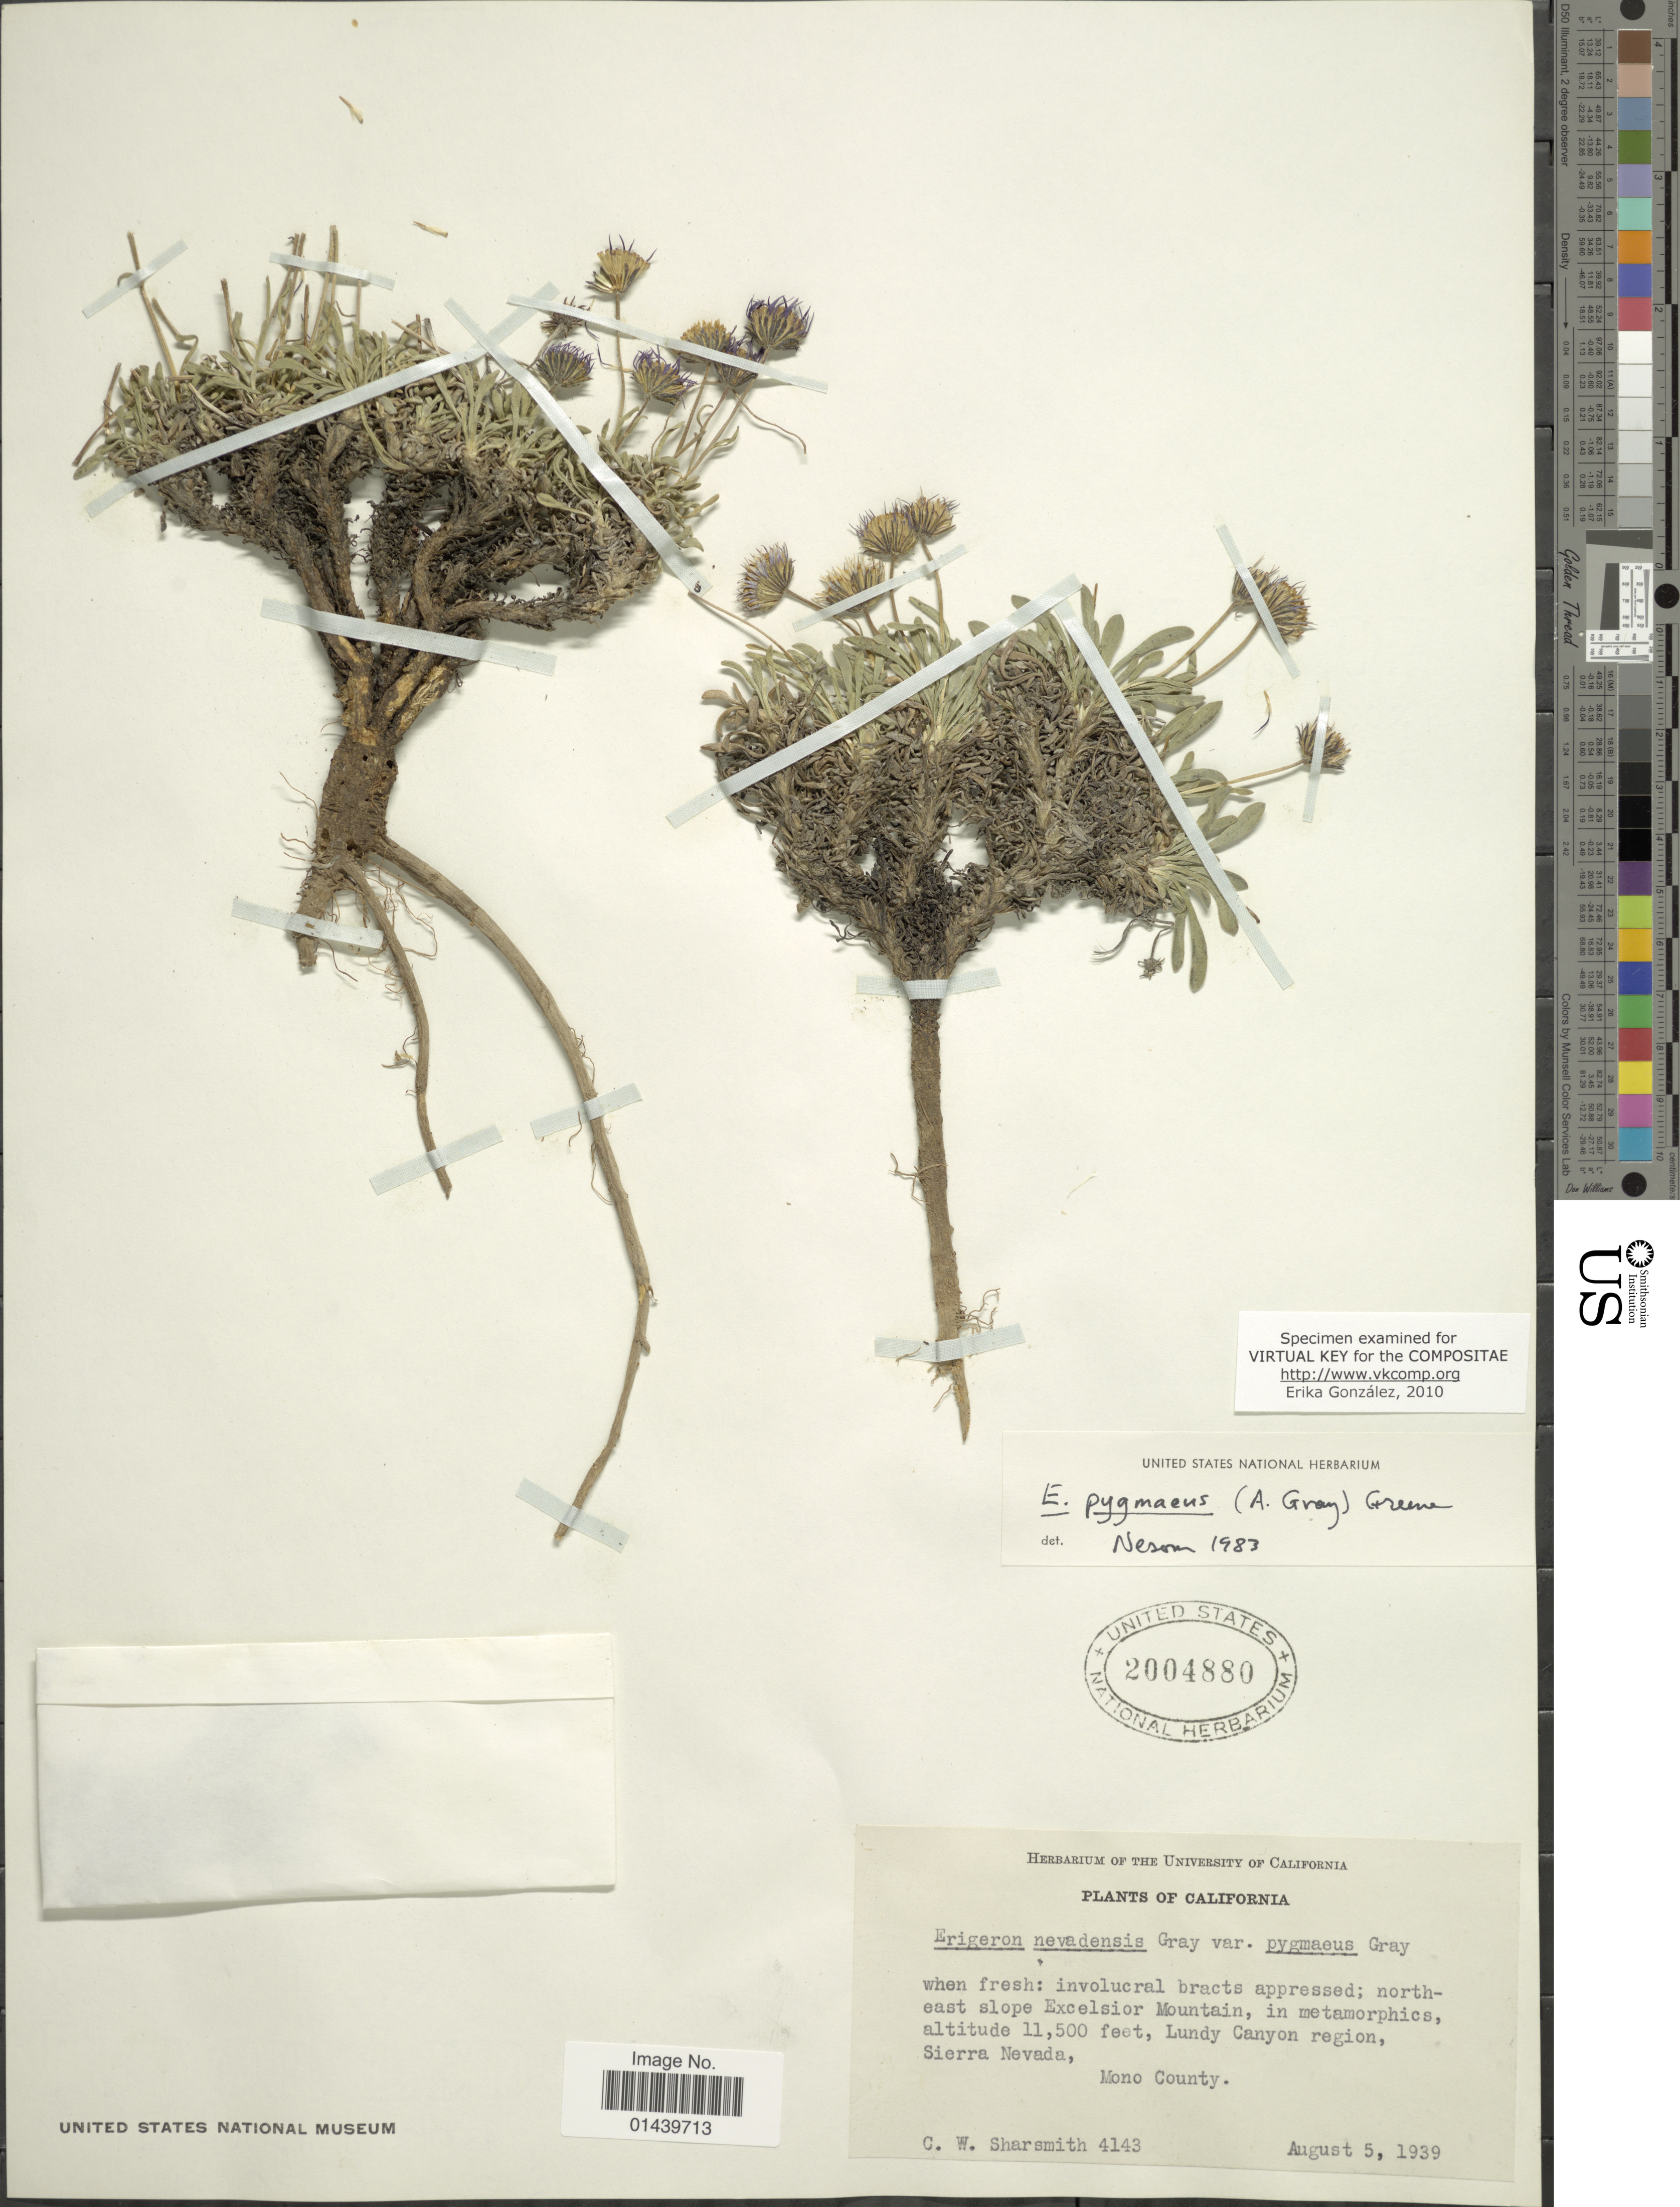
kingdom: Plantae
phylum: Tracheophyta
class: Magnoliopsida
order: Asterales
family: Asteraceae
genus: Erigeron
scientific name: Erigeron pygmaeus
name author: (A. Gray) Greene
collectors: C. Sharsmith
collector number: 4143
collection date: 1939-08-05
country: United States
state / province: California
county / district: Mono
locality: North-east slope Excelsior Mountain, Lundy Canyon region, Sierra Nevada, Mono County.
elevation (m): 3505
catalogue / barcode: US 2004880